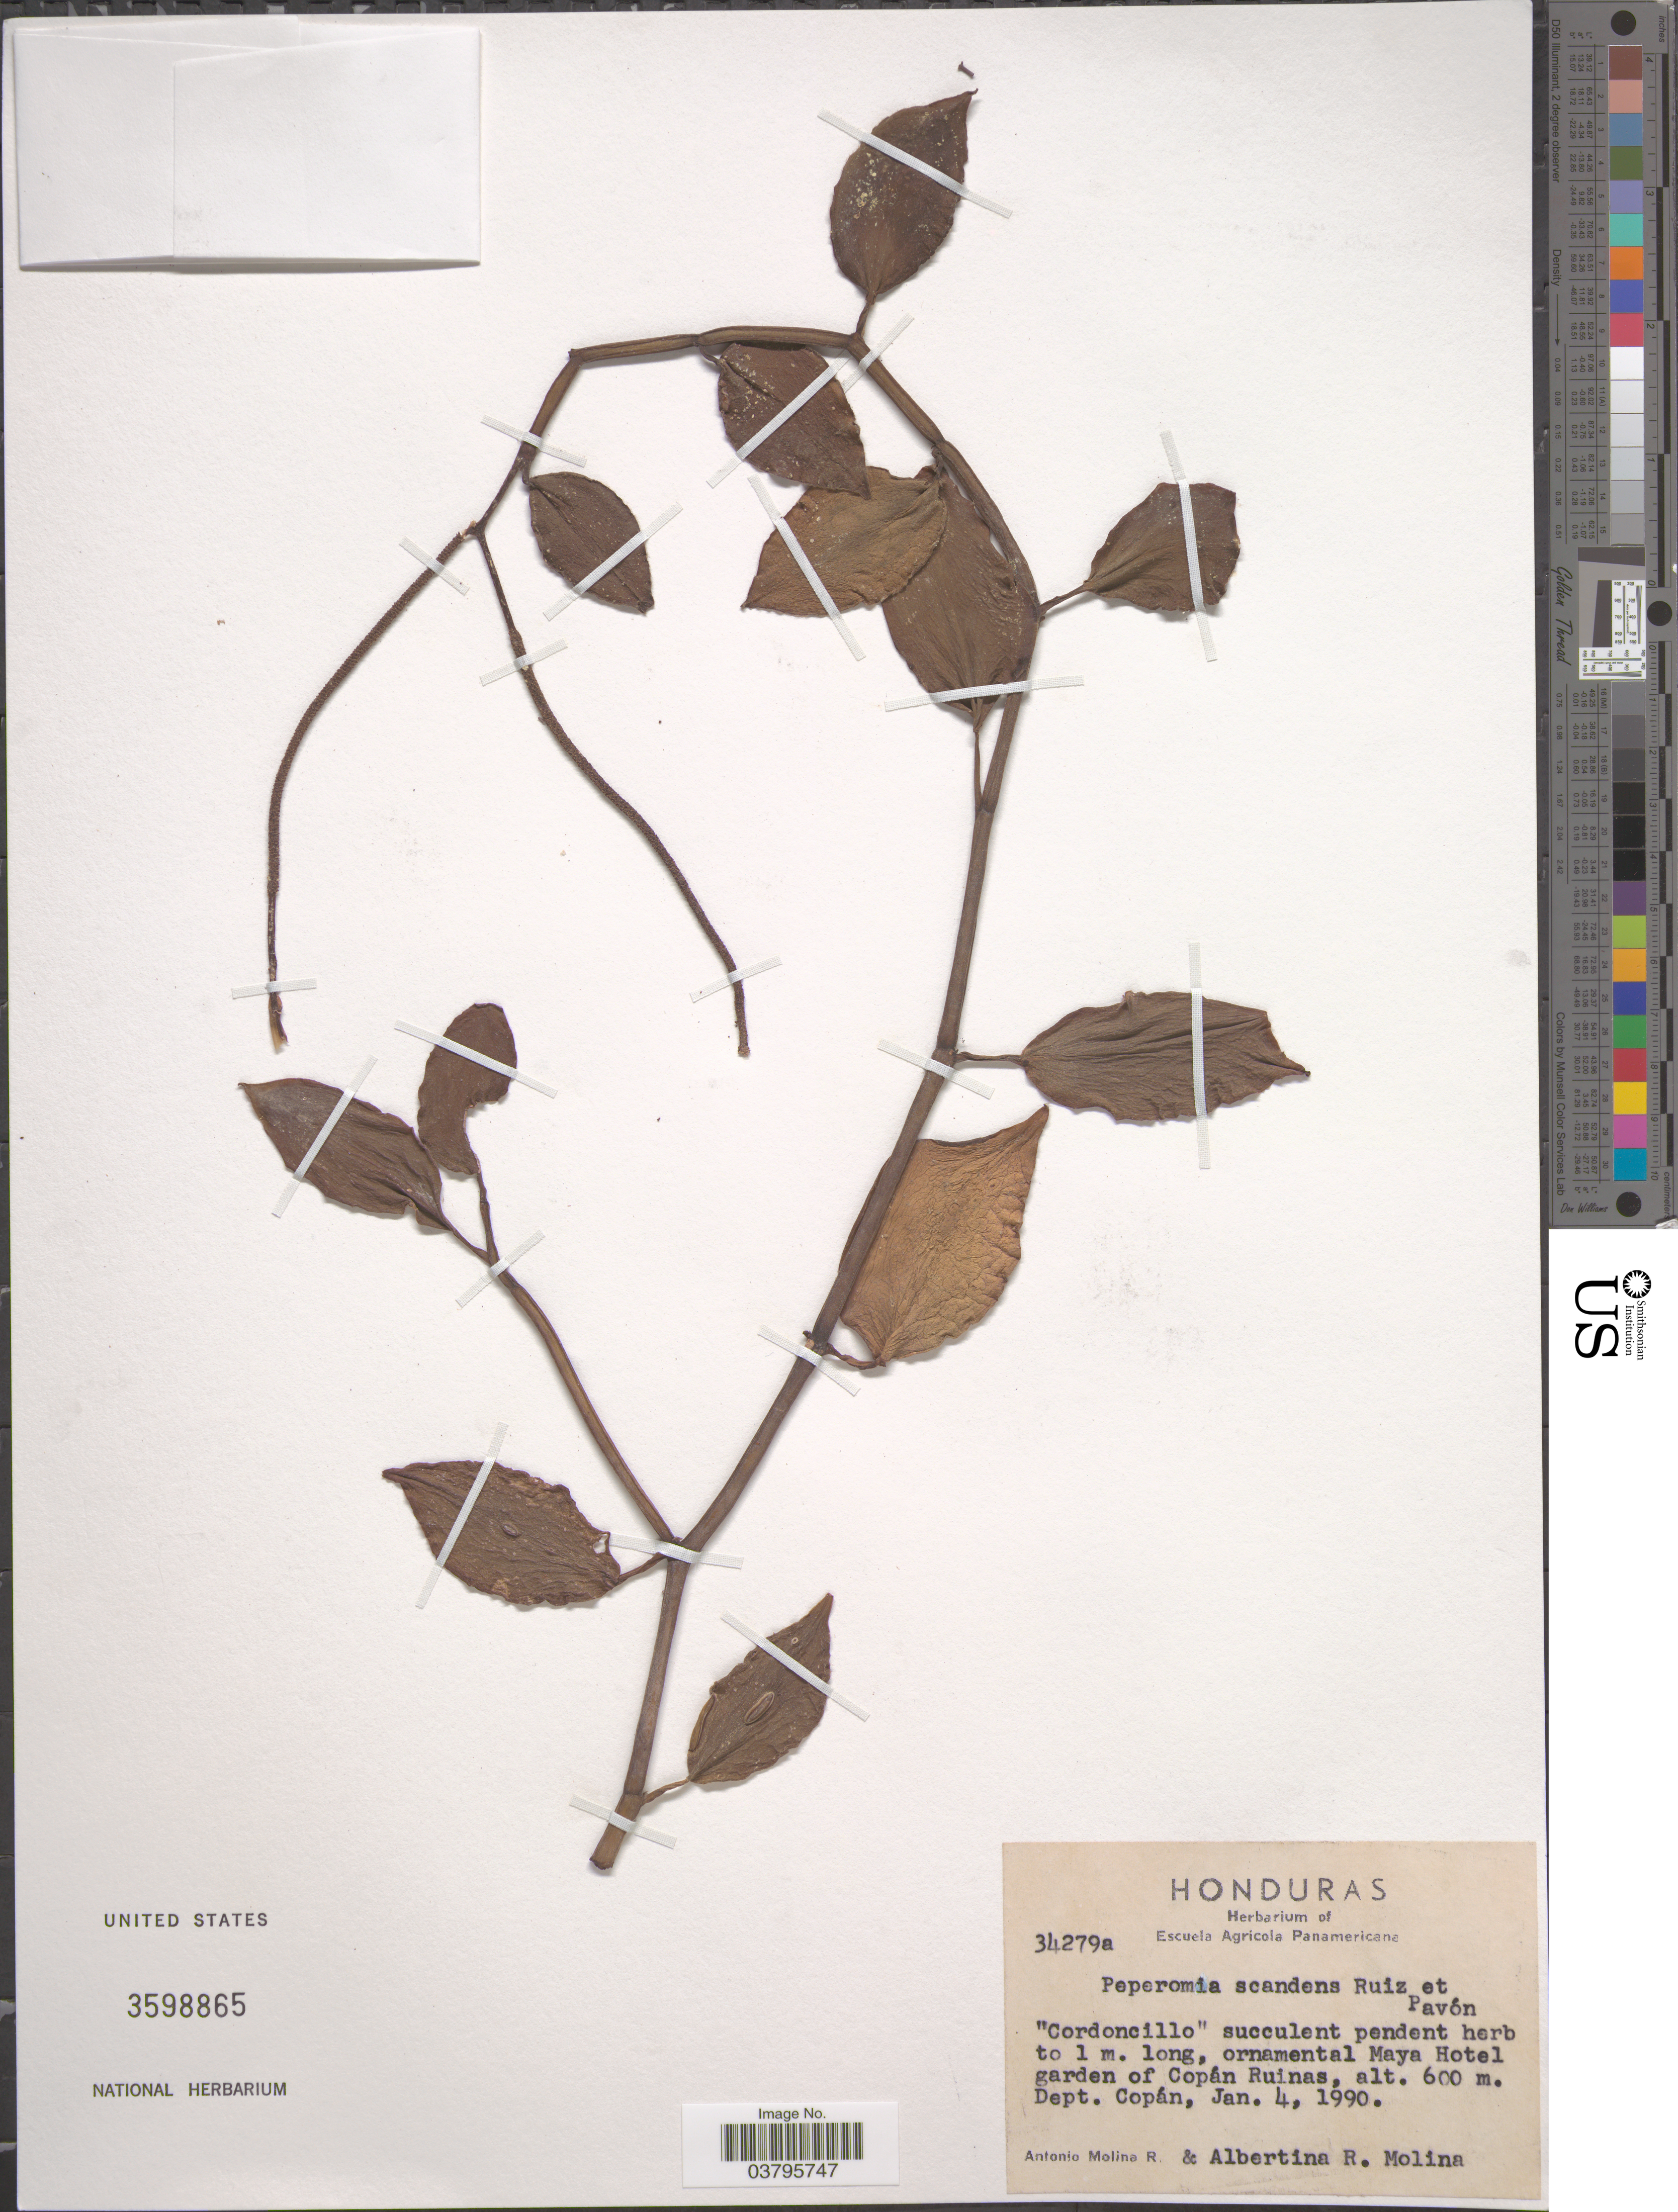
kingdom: Plantae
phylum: Tracheophyta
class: Magnoliopsida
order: Piperales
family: Piperaceae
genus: Peperomia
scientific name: Peperomia scandens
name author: Ruiz & Pav.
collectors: A. Molina R. & A. R. Molina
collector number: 34279a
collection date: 1990-01-04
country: Honduras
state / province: Copan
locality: Ornamental Maya hotel garden of Copán Ruinas. Dept. Copán.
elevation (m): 600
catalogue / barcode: US 3598865